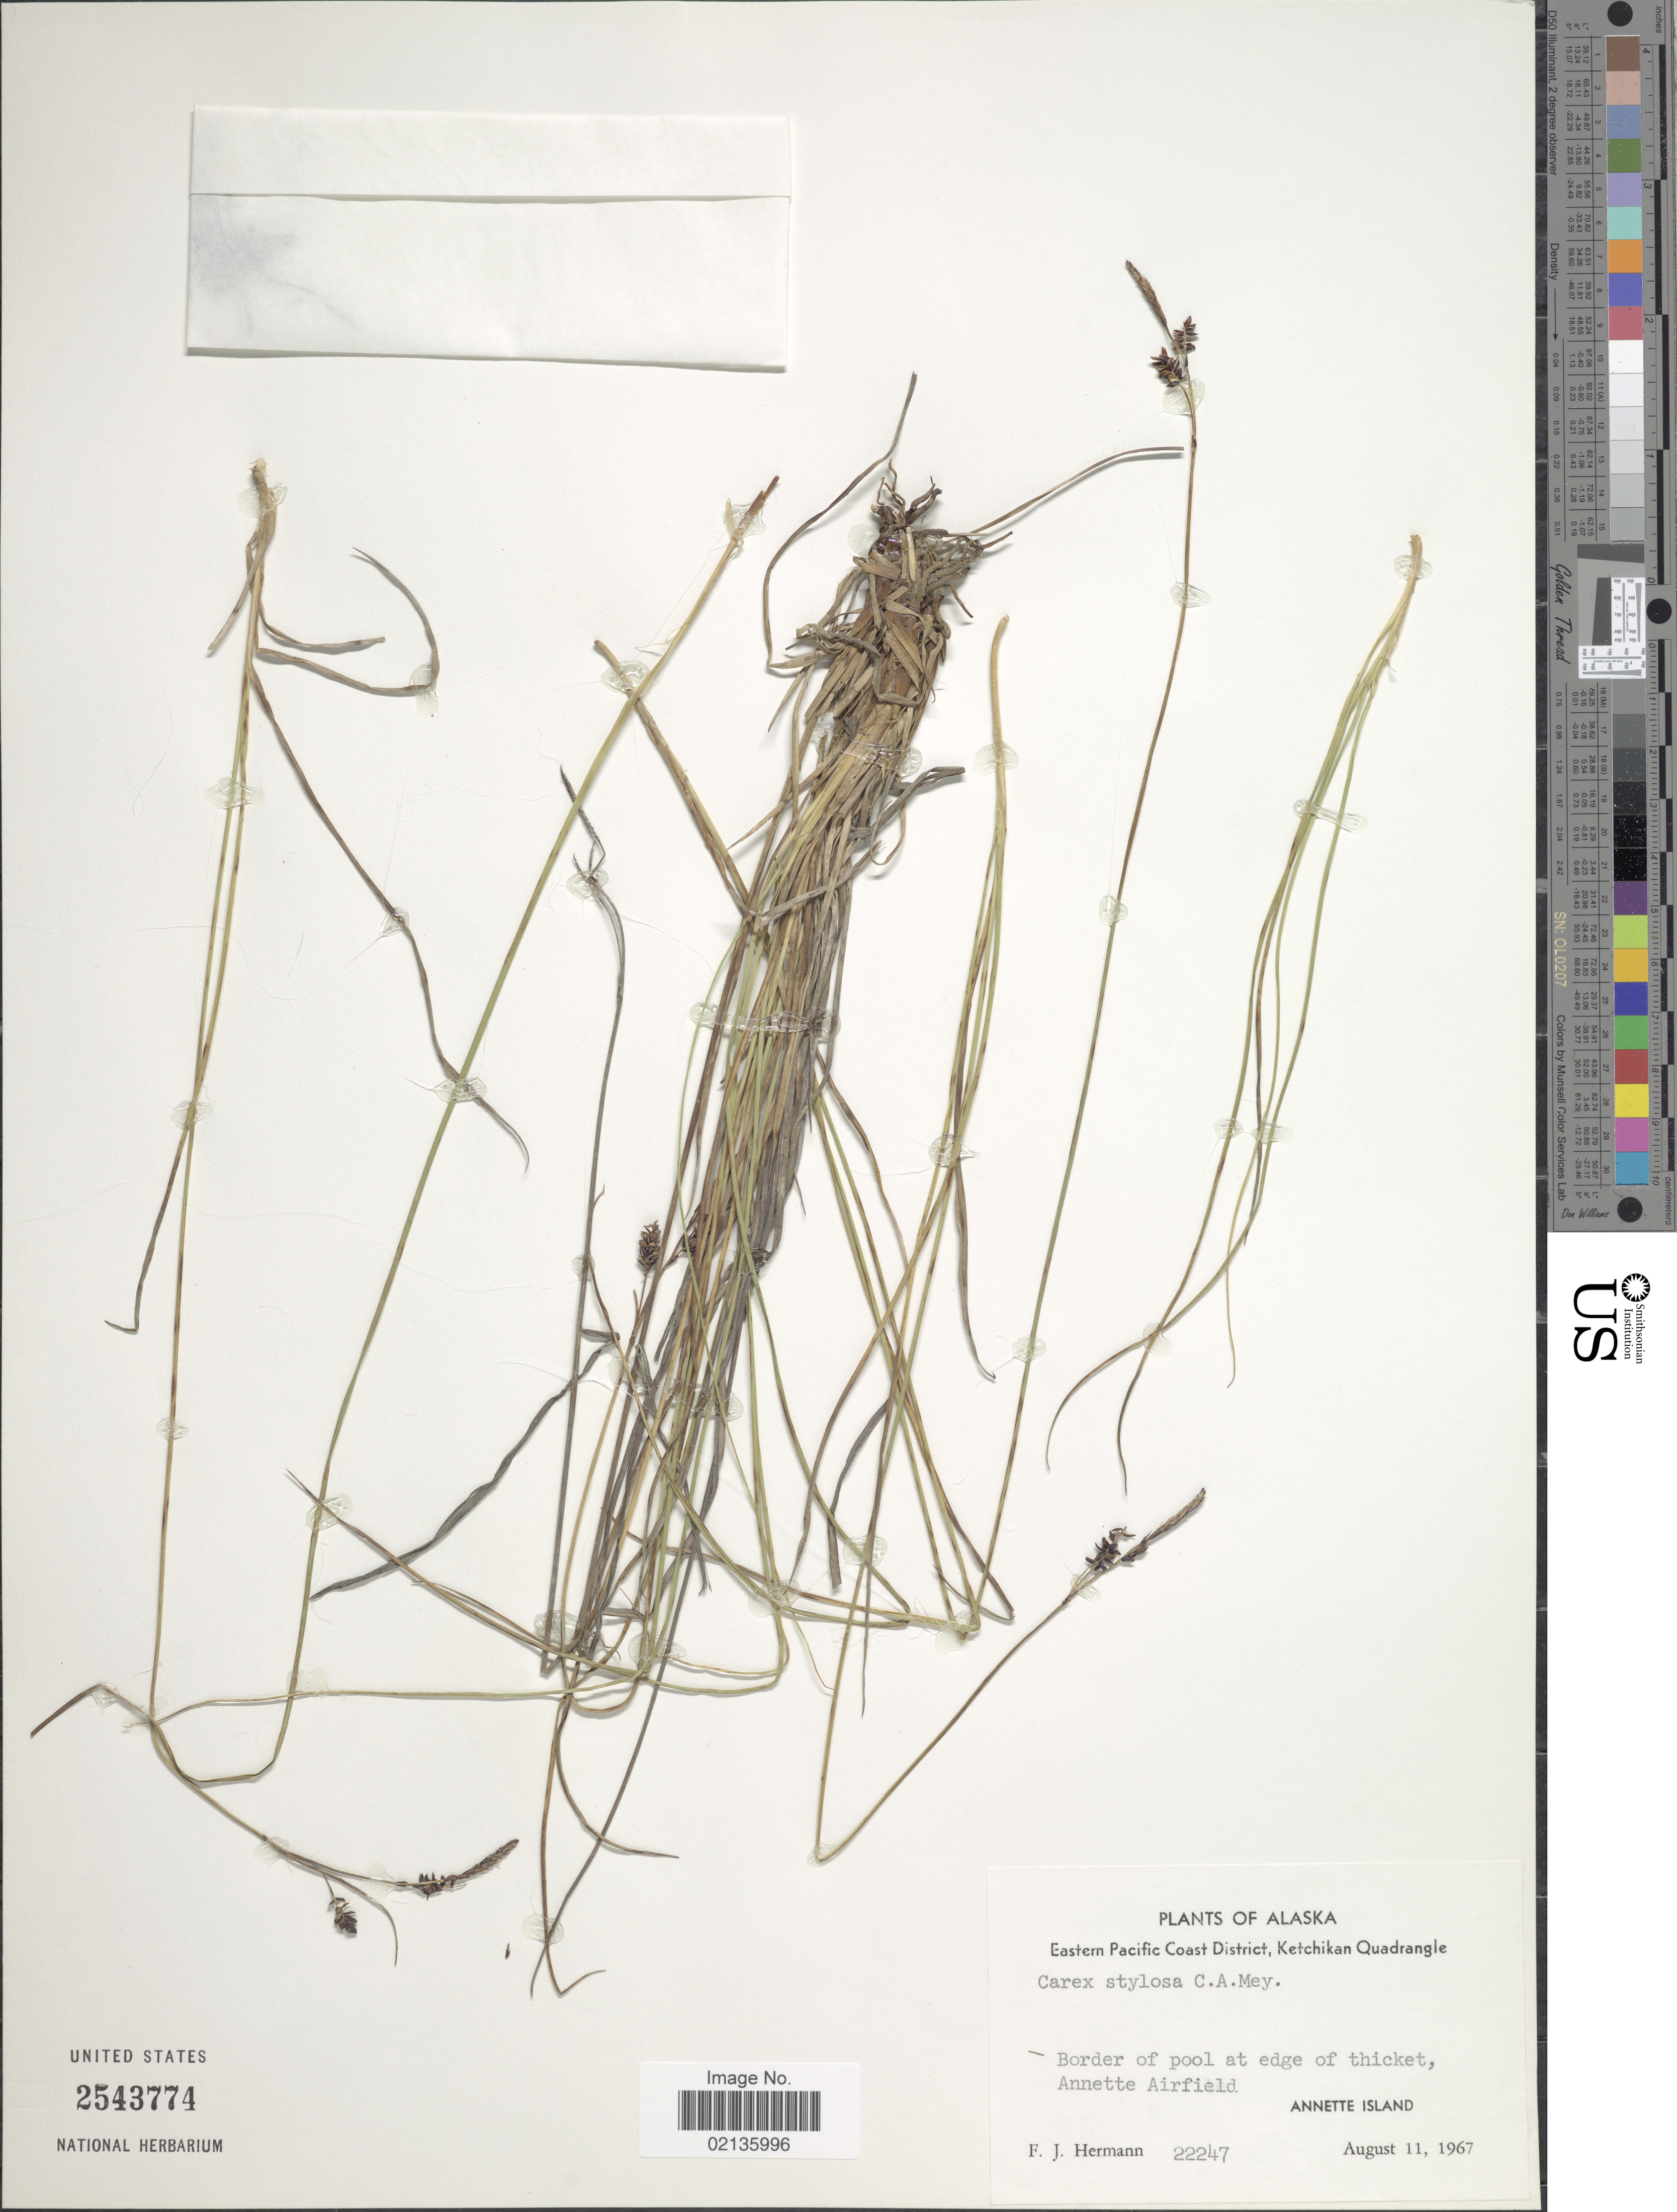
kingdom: Plantae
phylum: Tracheophyta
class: Liliopsida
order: Poales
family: Cyperaceae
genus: Carex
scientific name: Carex stylosa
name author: C.A. Mey.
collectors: F. J. Hermann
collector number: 22247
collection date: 1967-08-11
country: United States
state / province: Alaska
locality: Eastern Pacific Coast District, Ketchikan Quadrangle, Border of pool at edge of thicket, Annette Airfield, Annette Island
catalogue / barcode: US 2543774